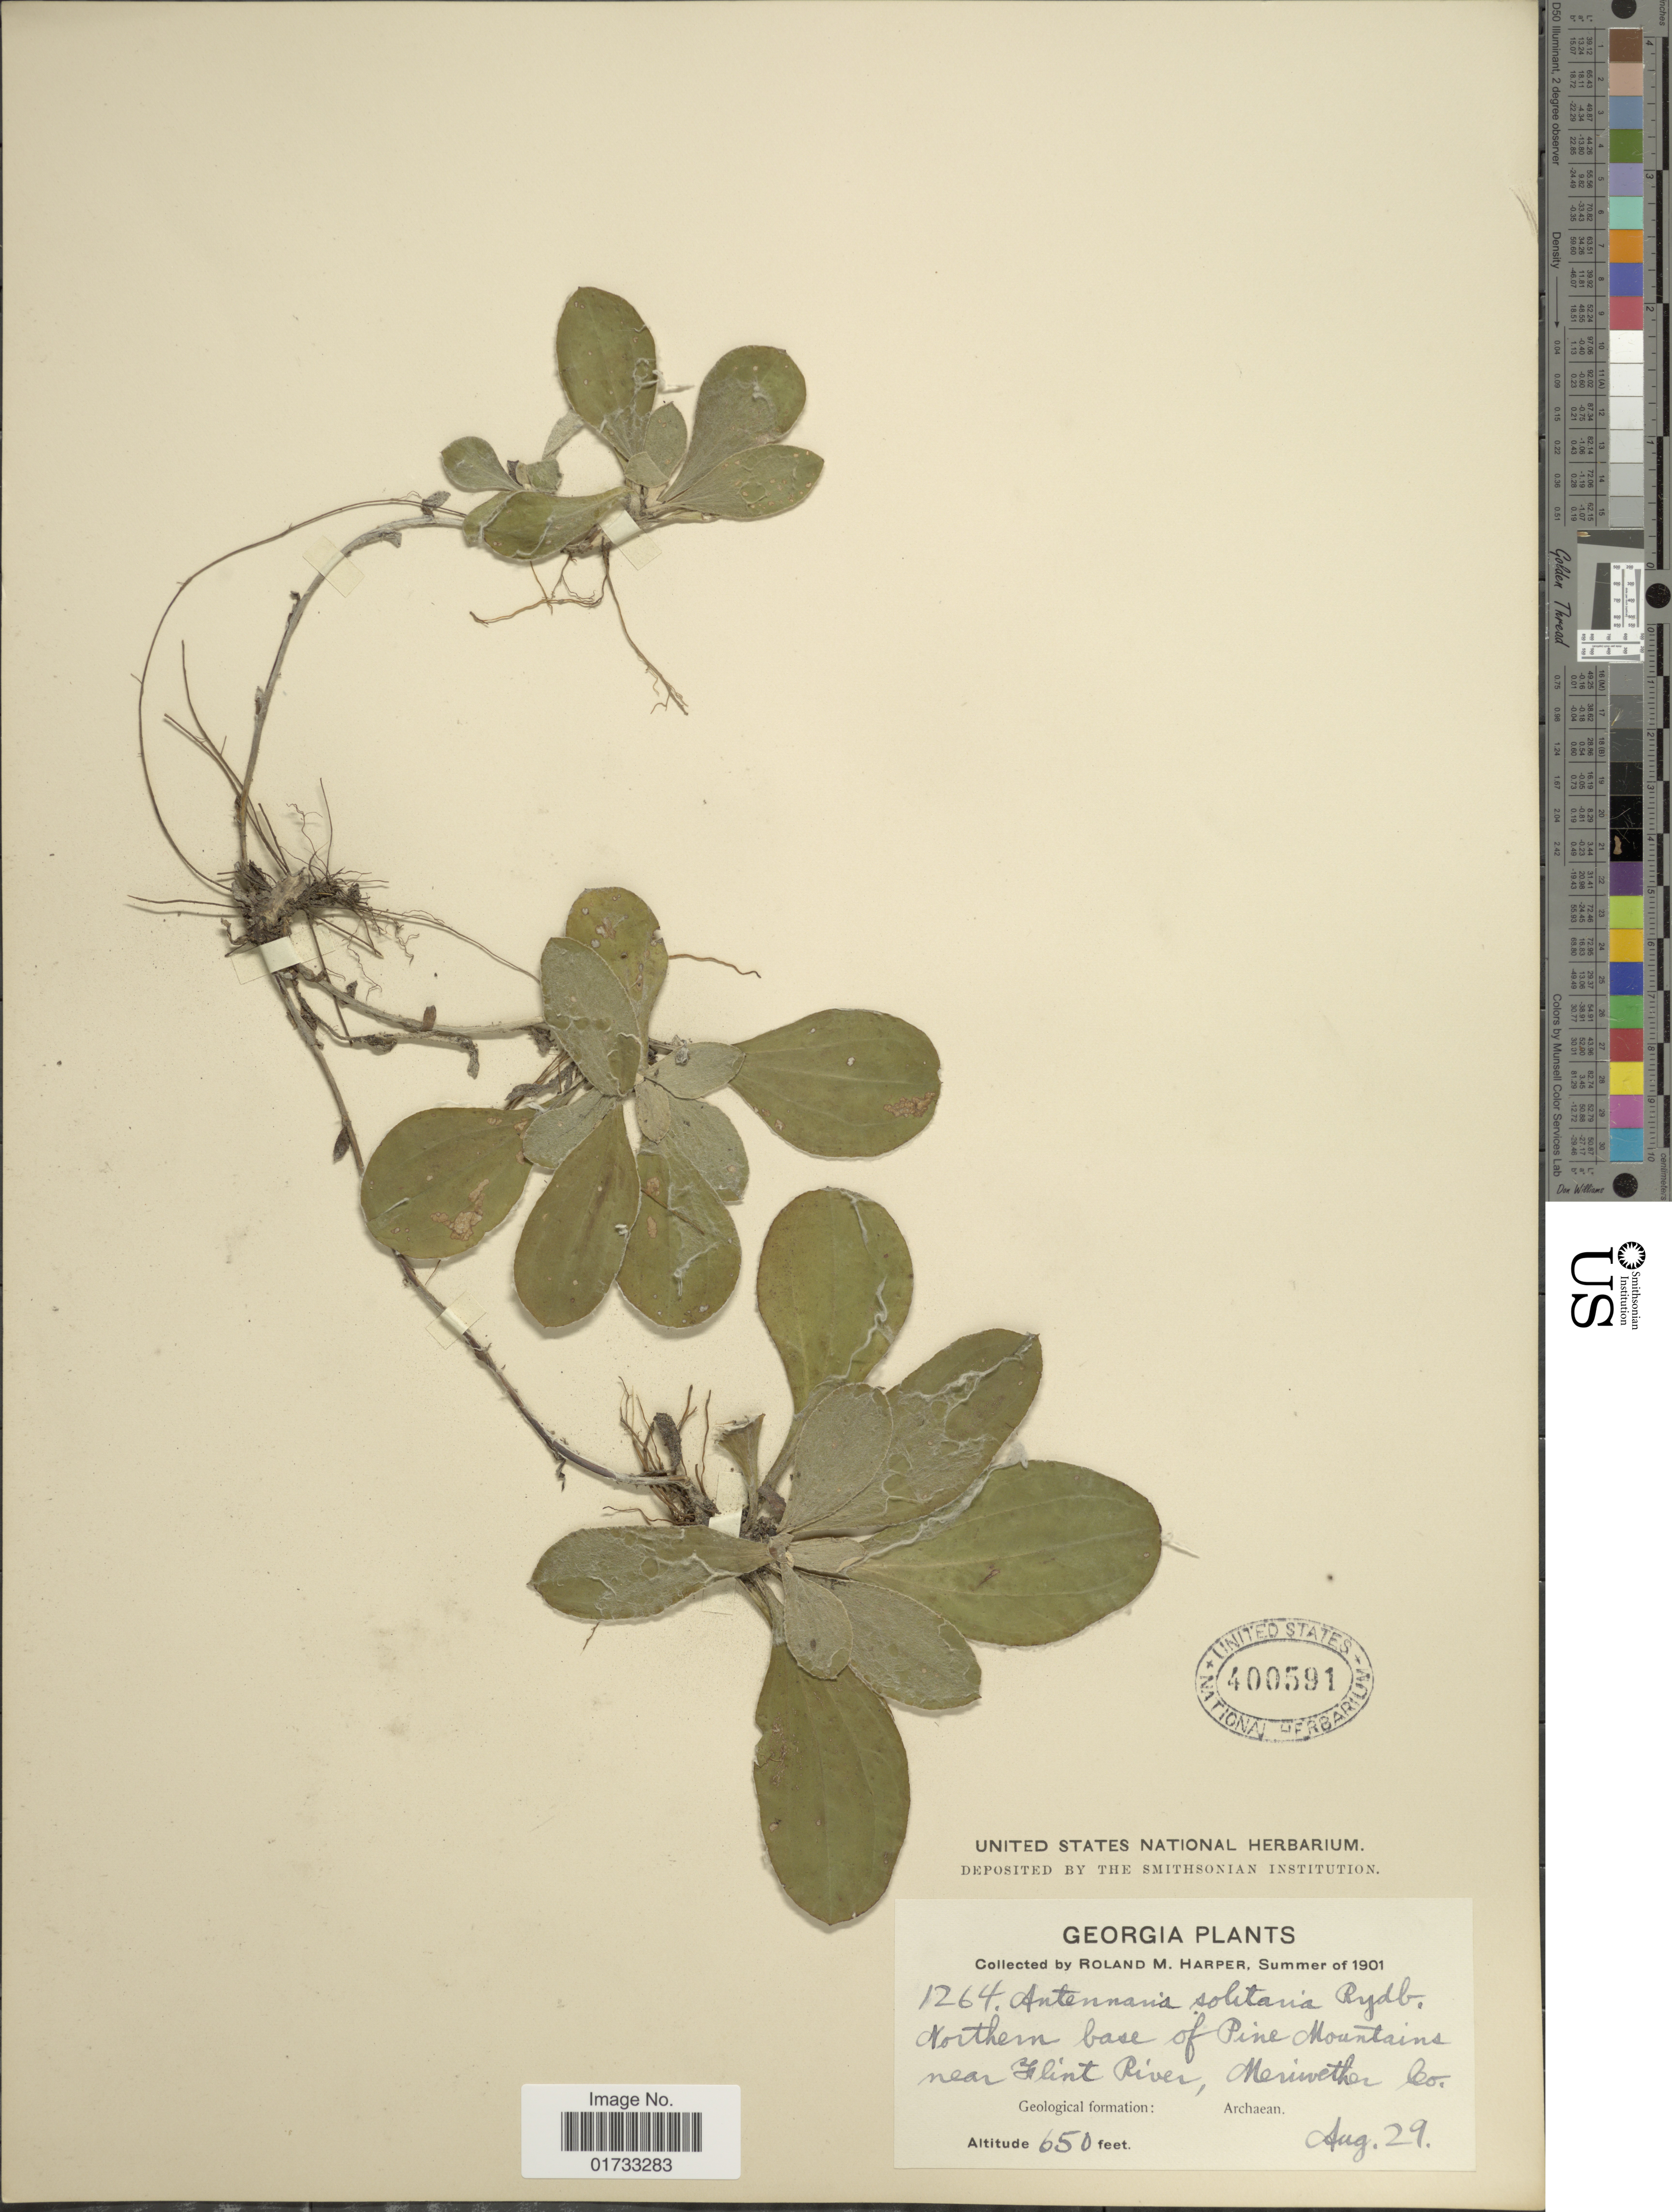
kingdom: Plantae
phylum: Tracheophyta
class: Magnoliopsida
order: Asterales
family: Asteraceae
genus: Antennaria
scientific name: Antennaria solitaria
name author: Rydb.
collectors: R. M. Harper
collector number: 1264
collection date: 1901-08-29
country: United States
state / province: Georgia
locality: Northern base of Pine Mountains, near Flint River, Meriwether Co., Archaean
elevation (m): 198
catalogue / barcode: US 400591